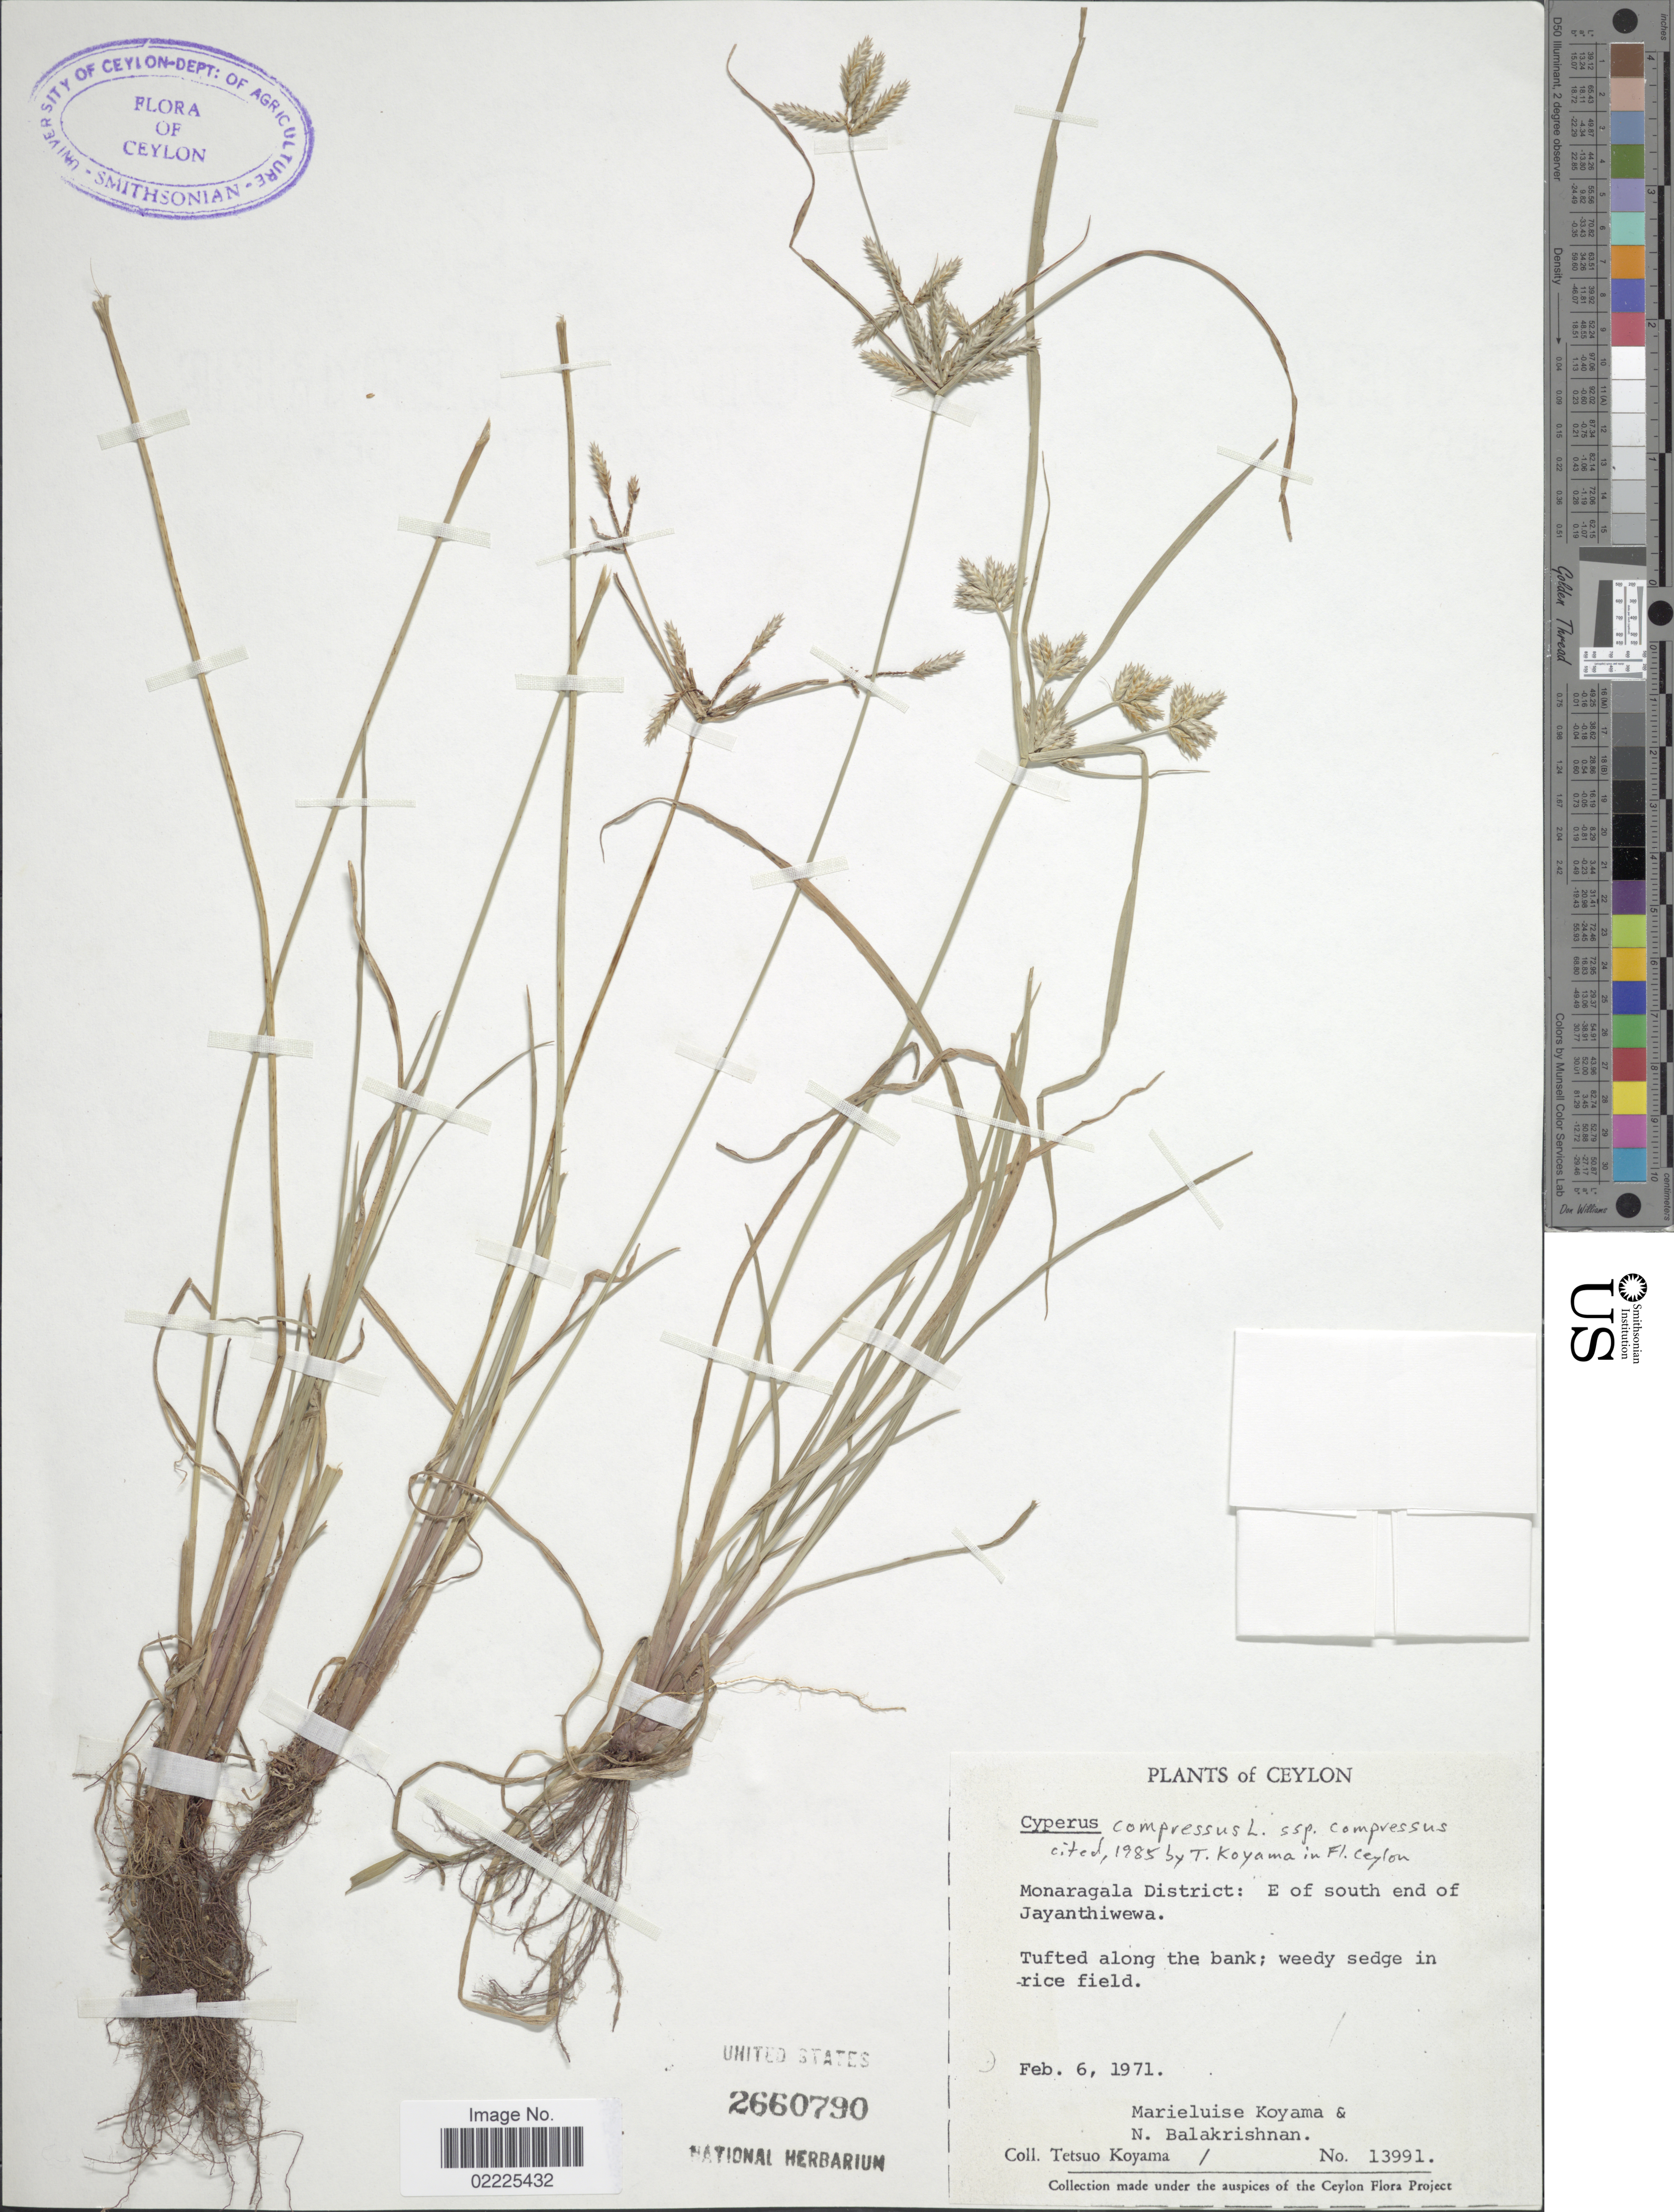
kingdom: Plantae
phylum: Tracheophyta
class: Liliopsida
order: Poales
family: Cyperaceae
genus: Cyperus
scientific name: Cyperus compressus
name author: L.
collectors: T. Koyama, M. Koyama & N. Balakrishnan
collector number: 13991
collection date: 1971-02-06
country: Sri Lanka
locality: Ceylon, Monaragala District: E of south end of Jayanthiwewa, Tufted along the bank; weedy sedge in rice field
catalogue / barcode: US 2660790